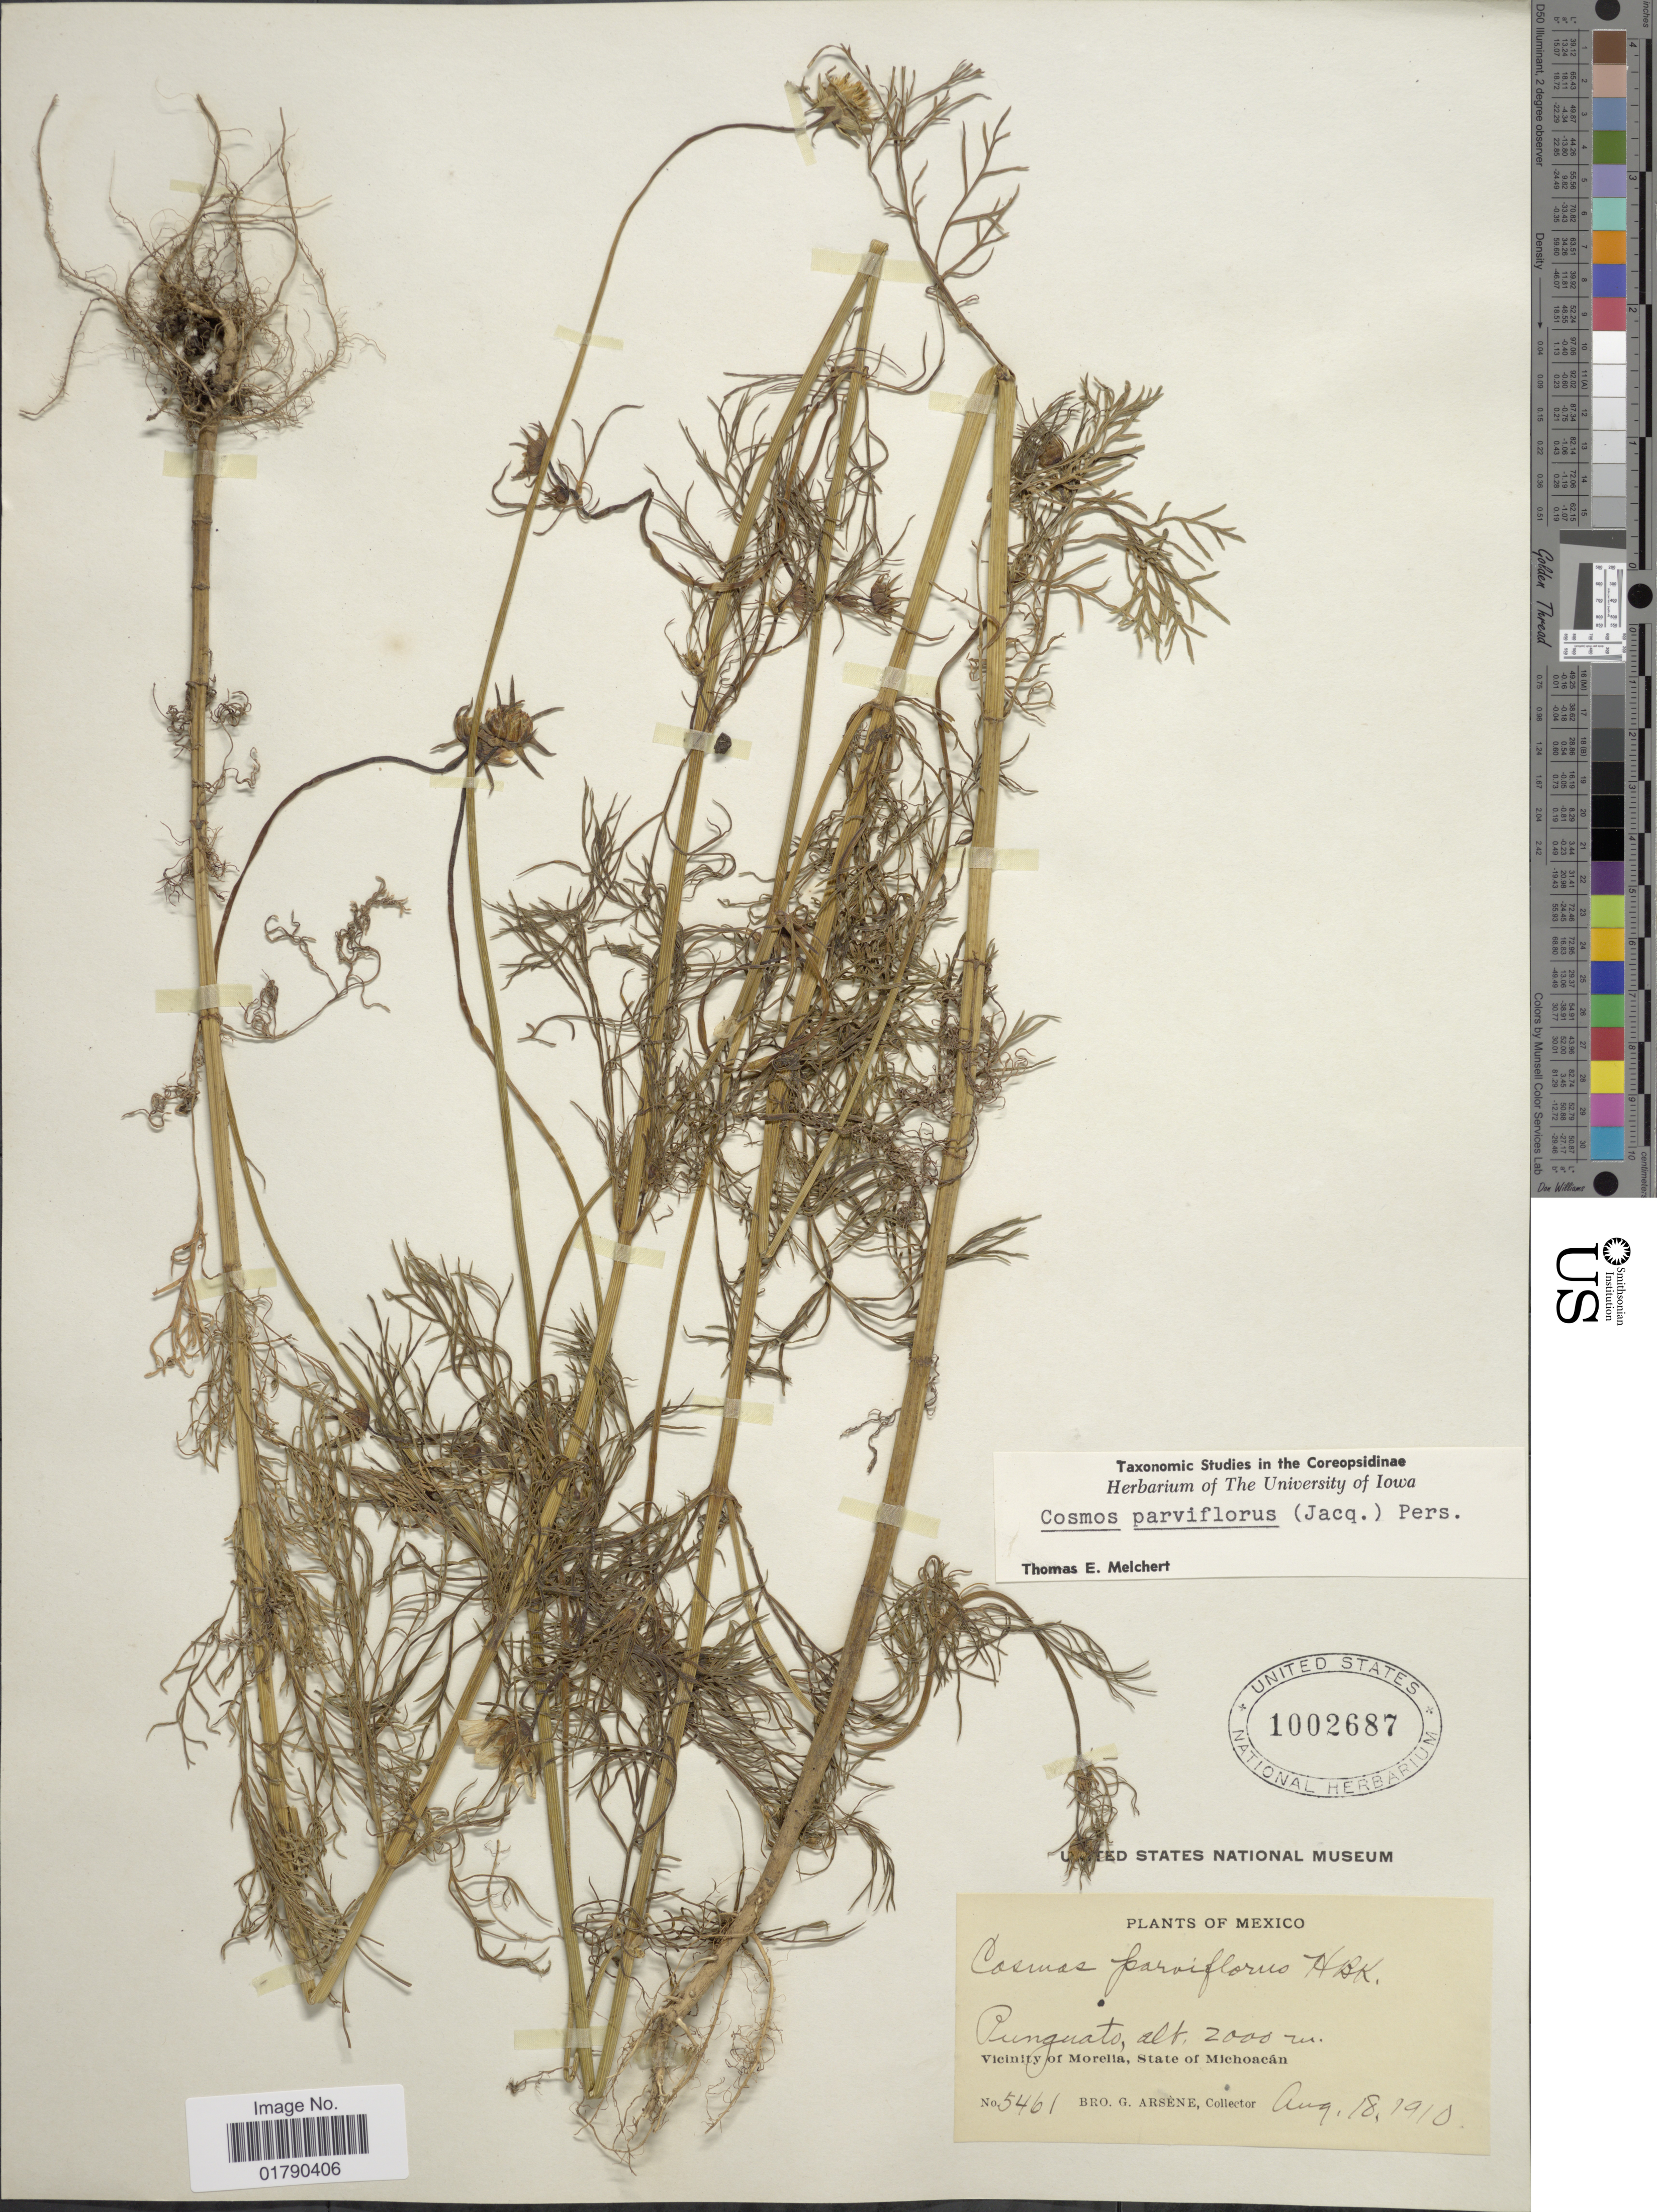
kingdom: Plantae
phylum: Tracheophyta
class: Magnoliopsida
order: Asterales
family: Asteraceae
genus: Cosmos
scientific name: Cosmos parviflorus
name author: (Jacq.) Pers.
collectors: Bro. G. Arsène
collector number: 5461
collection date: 1910-08-18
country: Mexico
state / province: Michoacán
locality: Punguato, Vicinity of Morelia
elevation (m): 2000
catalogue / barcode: US 1002687